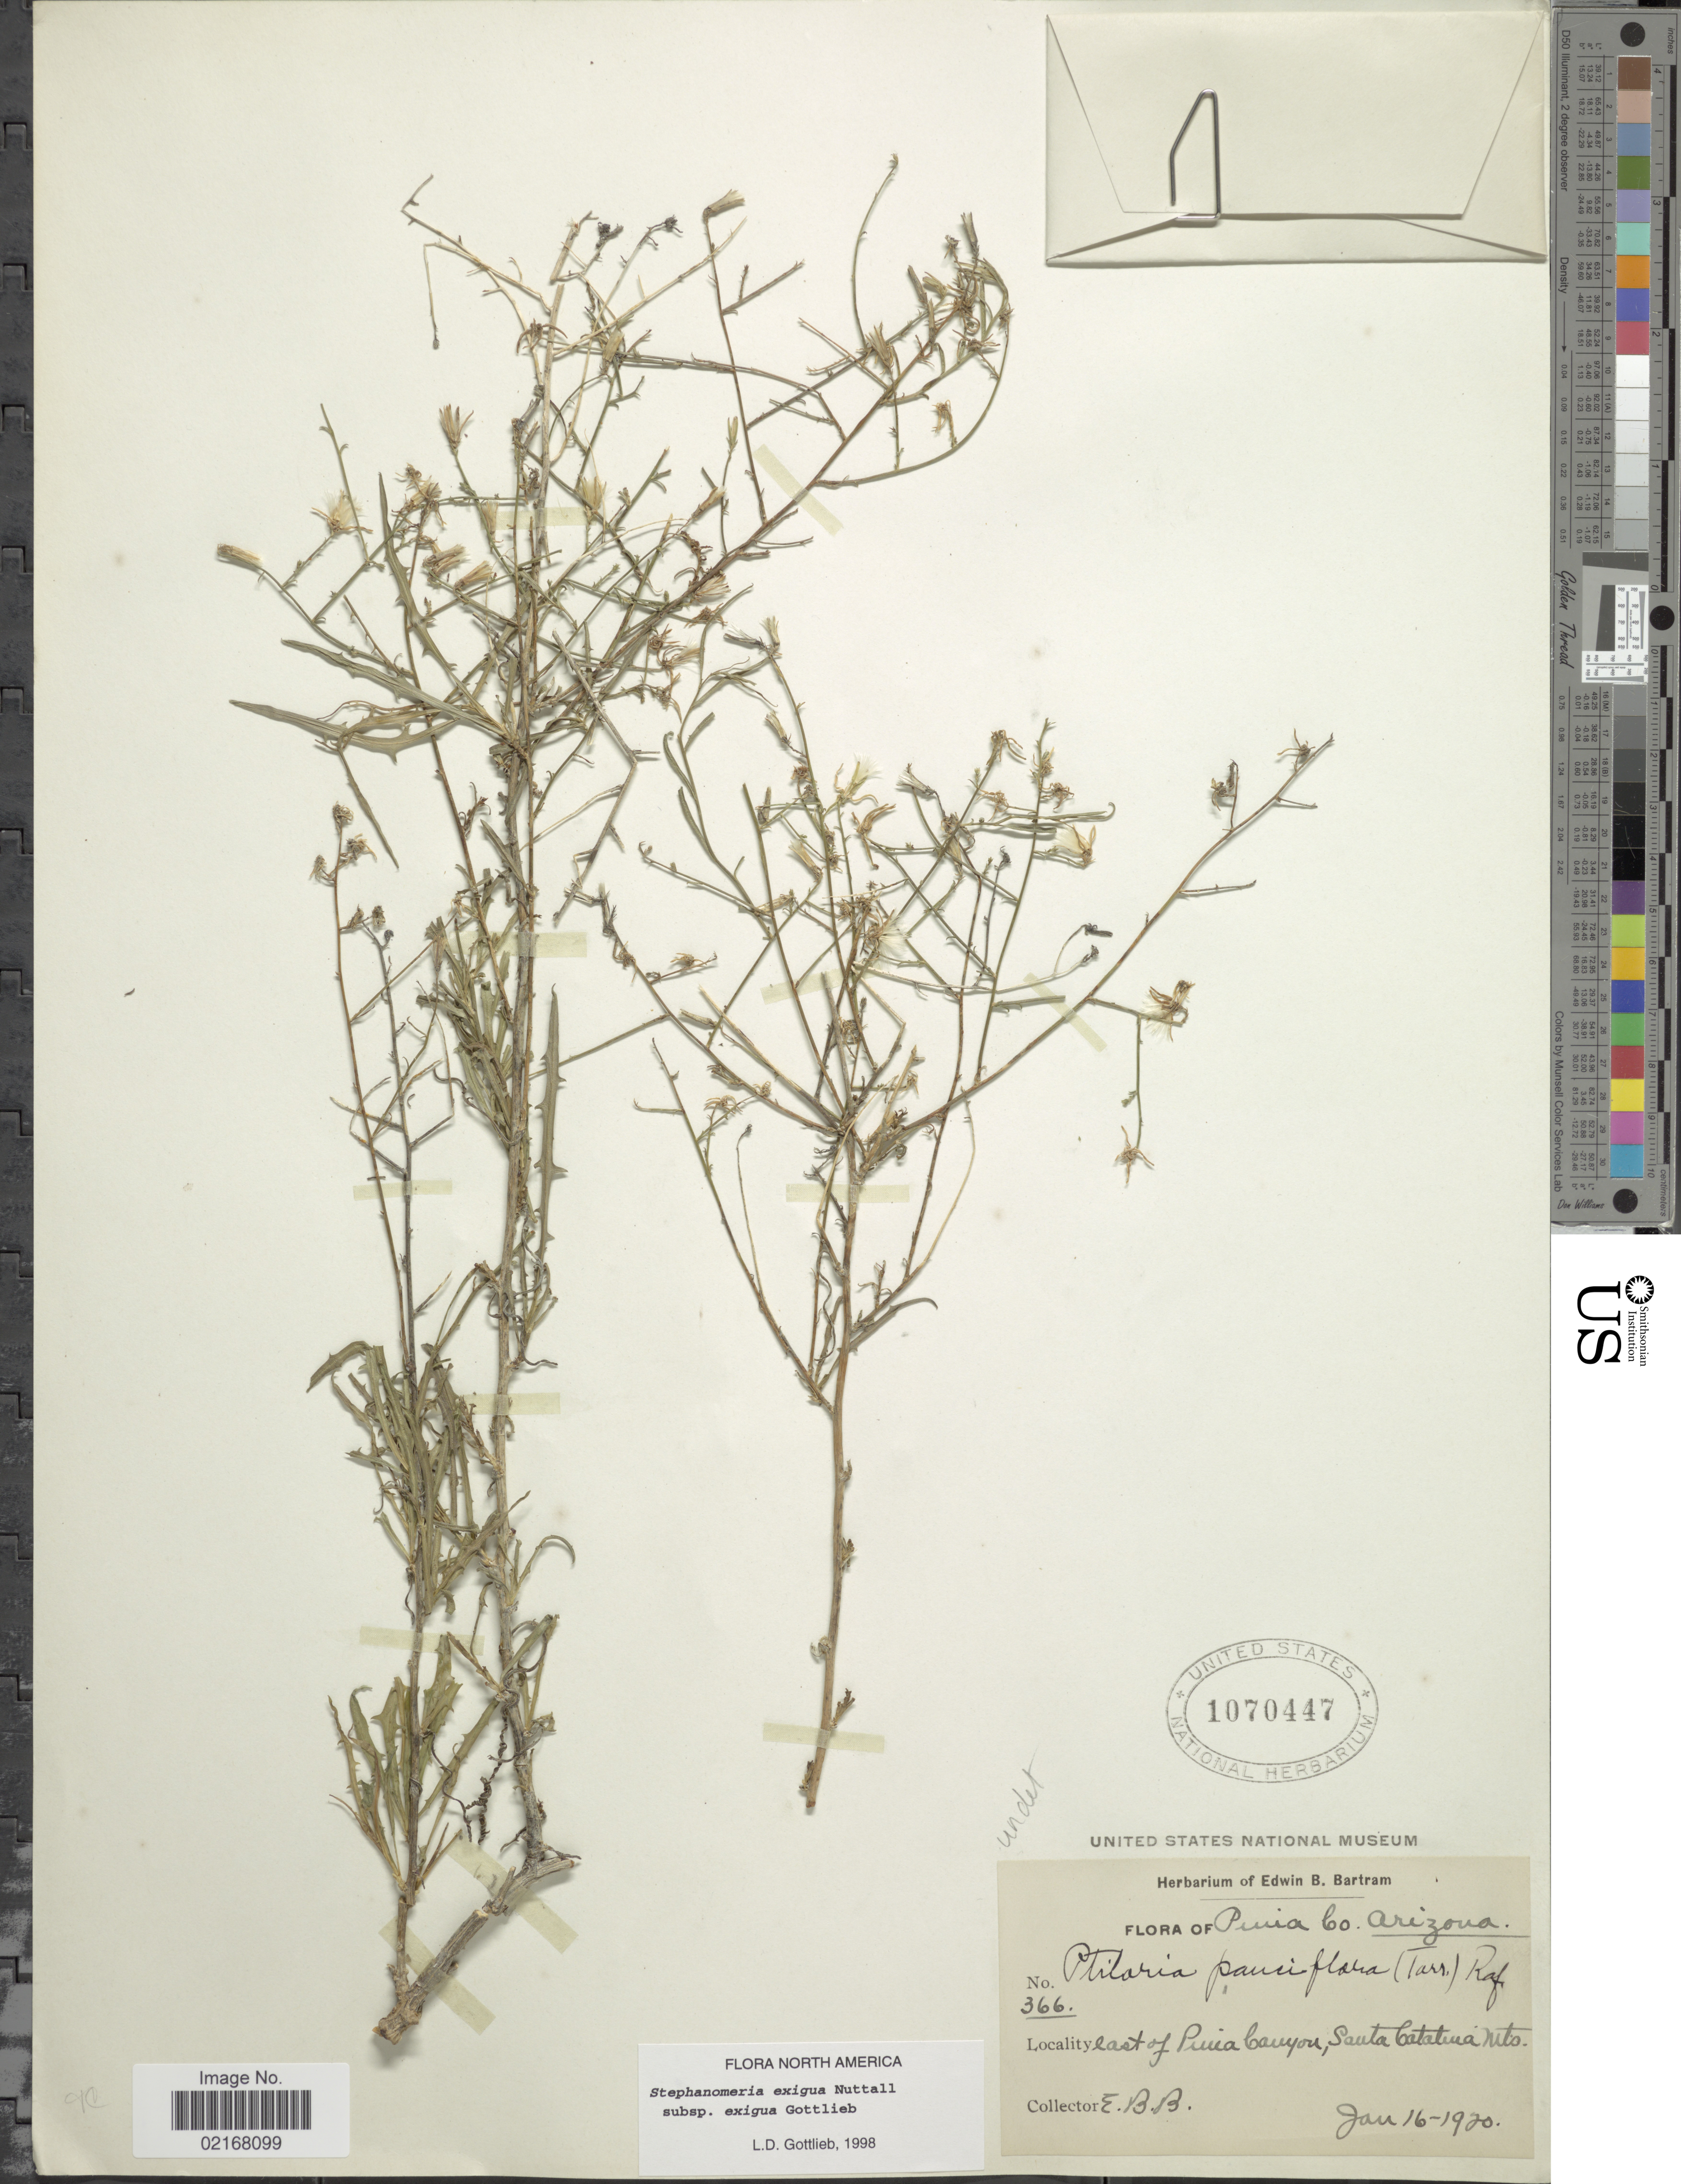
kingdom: Plantae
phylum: Tracheophyta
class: Magnoliopsida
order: Asterales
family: Asteraceae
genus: Stephanomeria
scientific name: Stephanomeria exigua subsp. exigua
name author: Nutt.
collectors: E. B. Bartram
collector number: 366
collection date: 1920-01-16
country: United States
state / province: Arizona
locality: Pima Co., Arizona. East of Pima Canyon, Santa Catalina Mts.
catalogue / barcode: US 1070447